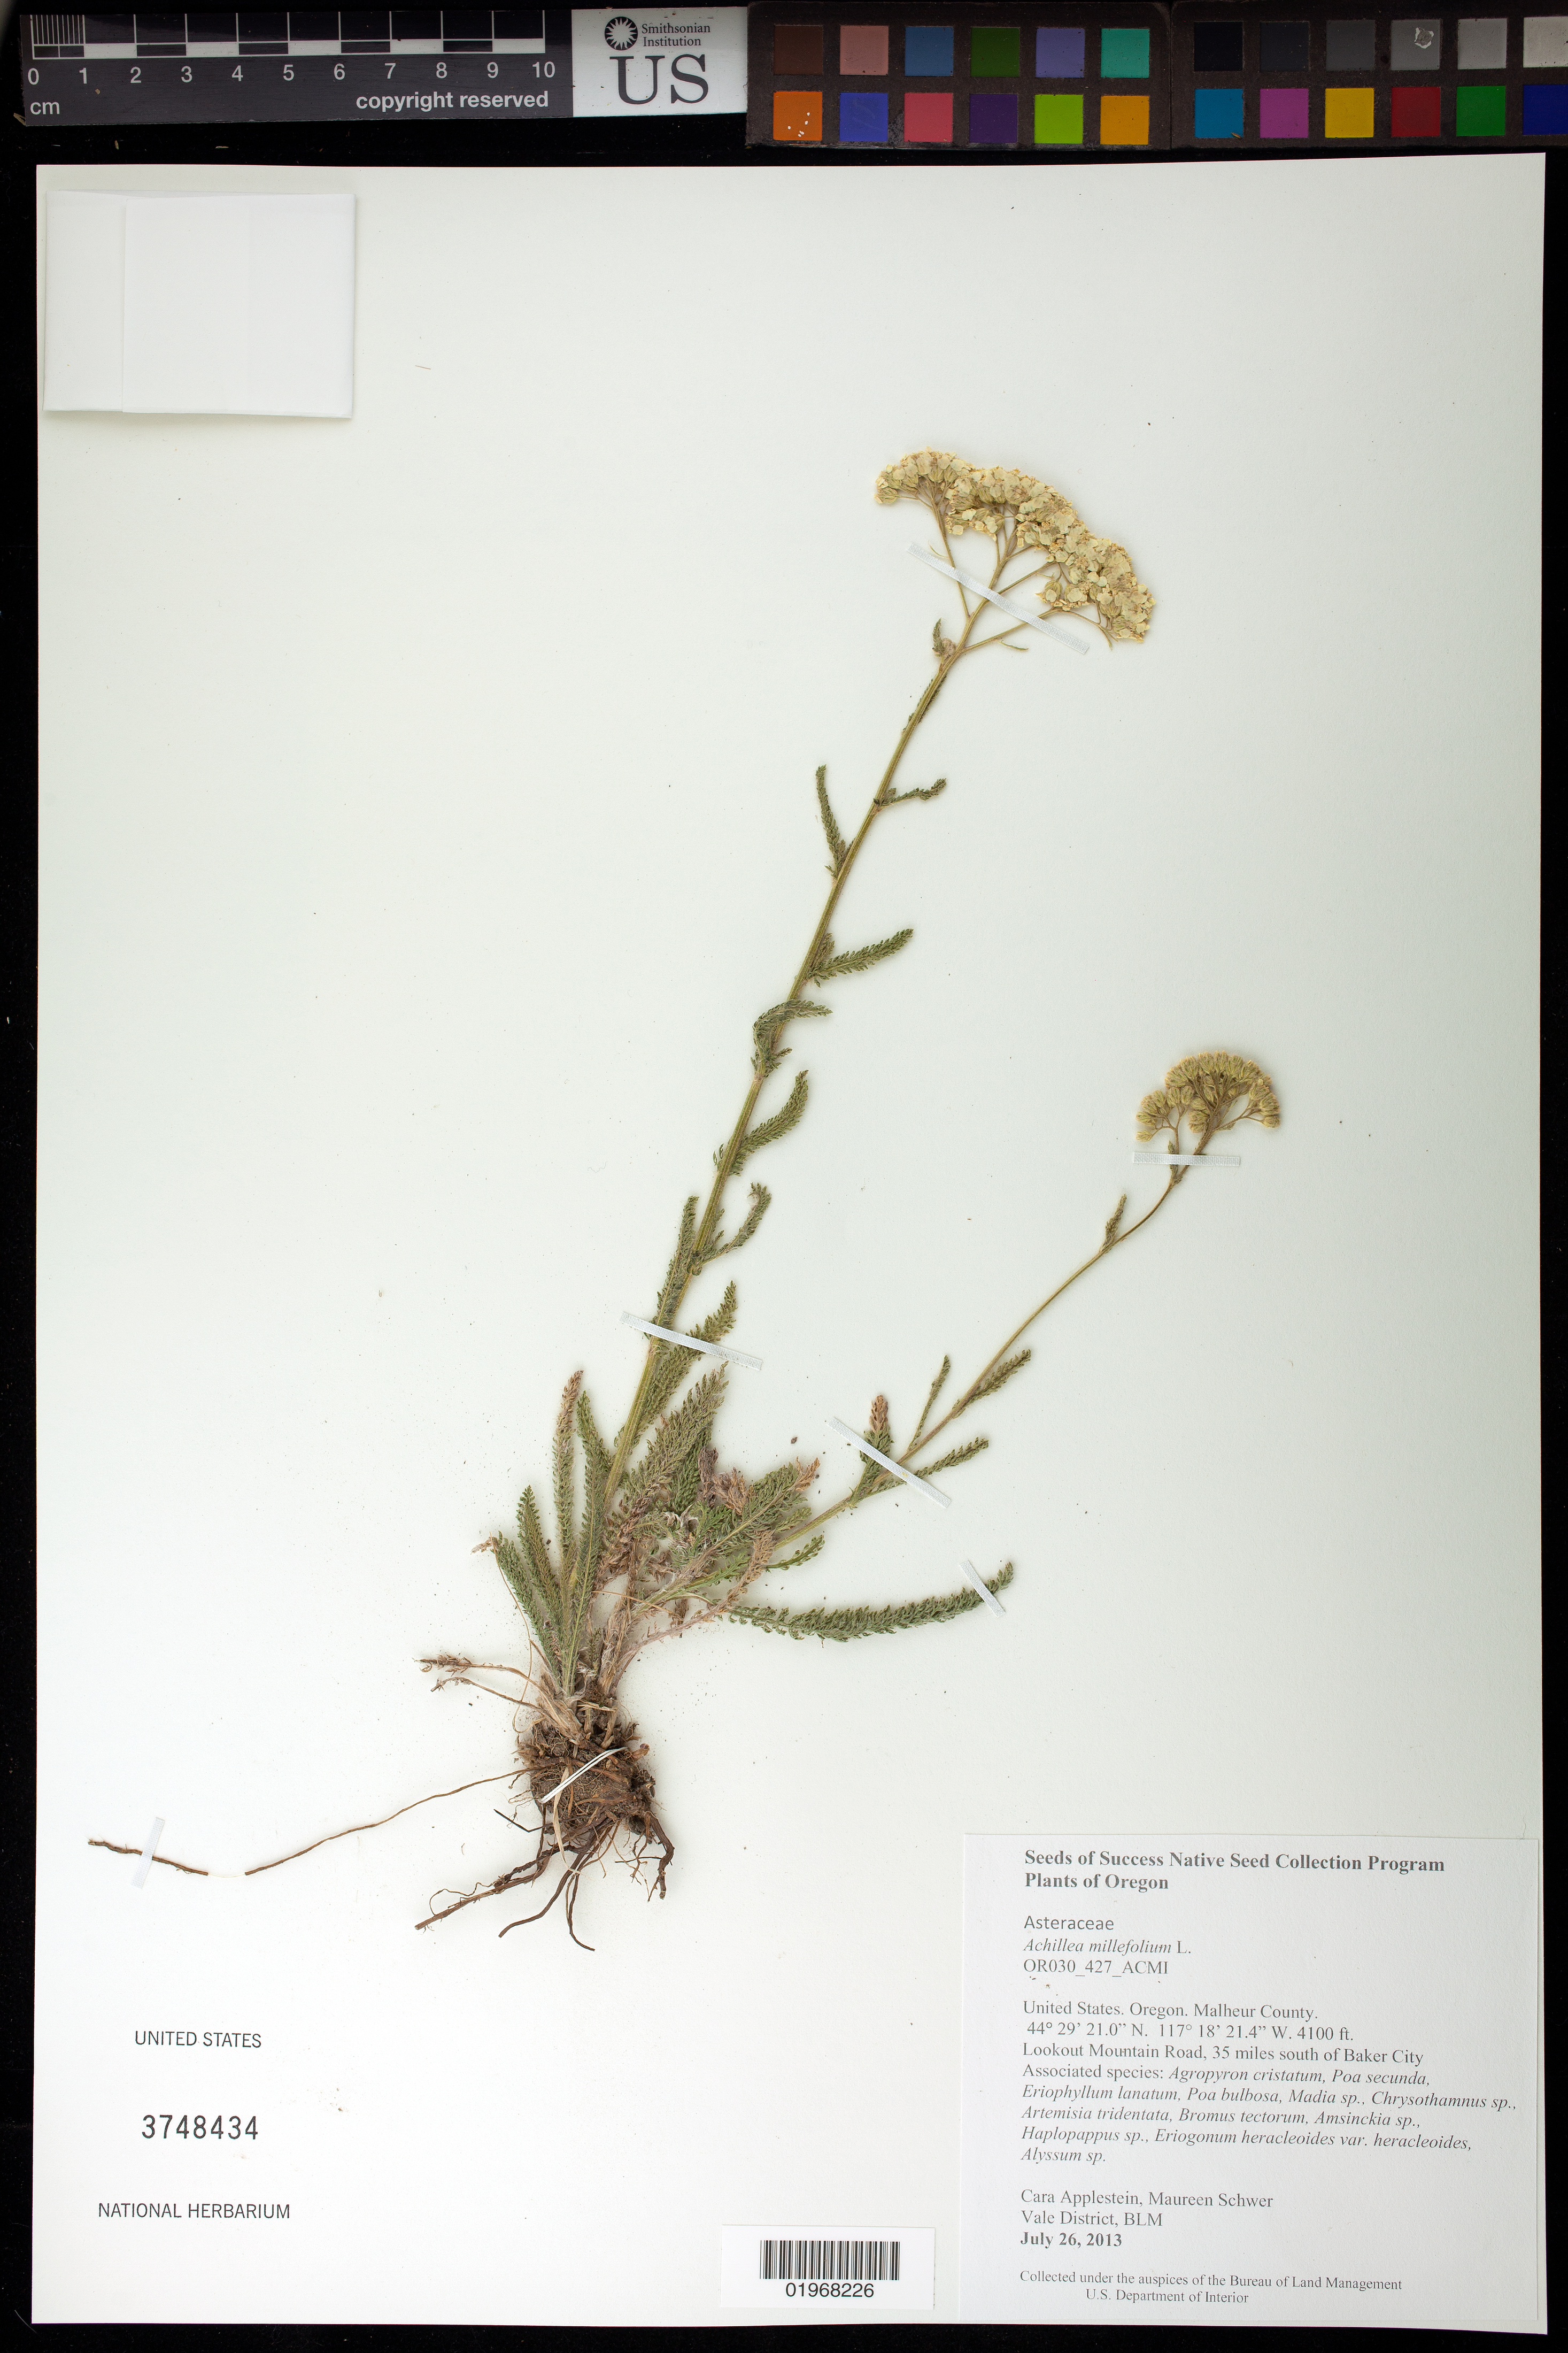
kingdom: Plantae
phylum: Tracheophyta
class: Magnoliopsida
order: Asterales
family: Asteraceae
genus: Achillea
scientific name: Achillea millefolium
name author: L.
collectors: C. Applestein & M. Schwer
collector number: OR030-427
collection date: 2013-07-26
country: United States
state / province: Oregon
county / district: Malheur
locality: Lookout Mountain Road, 35 mi. S of Baker City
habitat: With Artemisia tridentata, Poa bulbosa, Poa secunda, Madia sp., ect.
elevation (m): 1250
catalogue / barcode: US 3748434